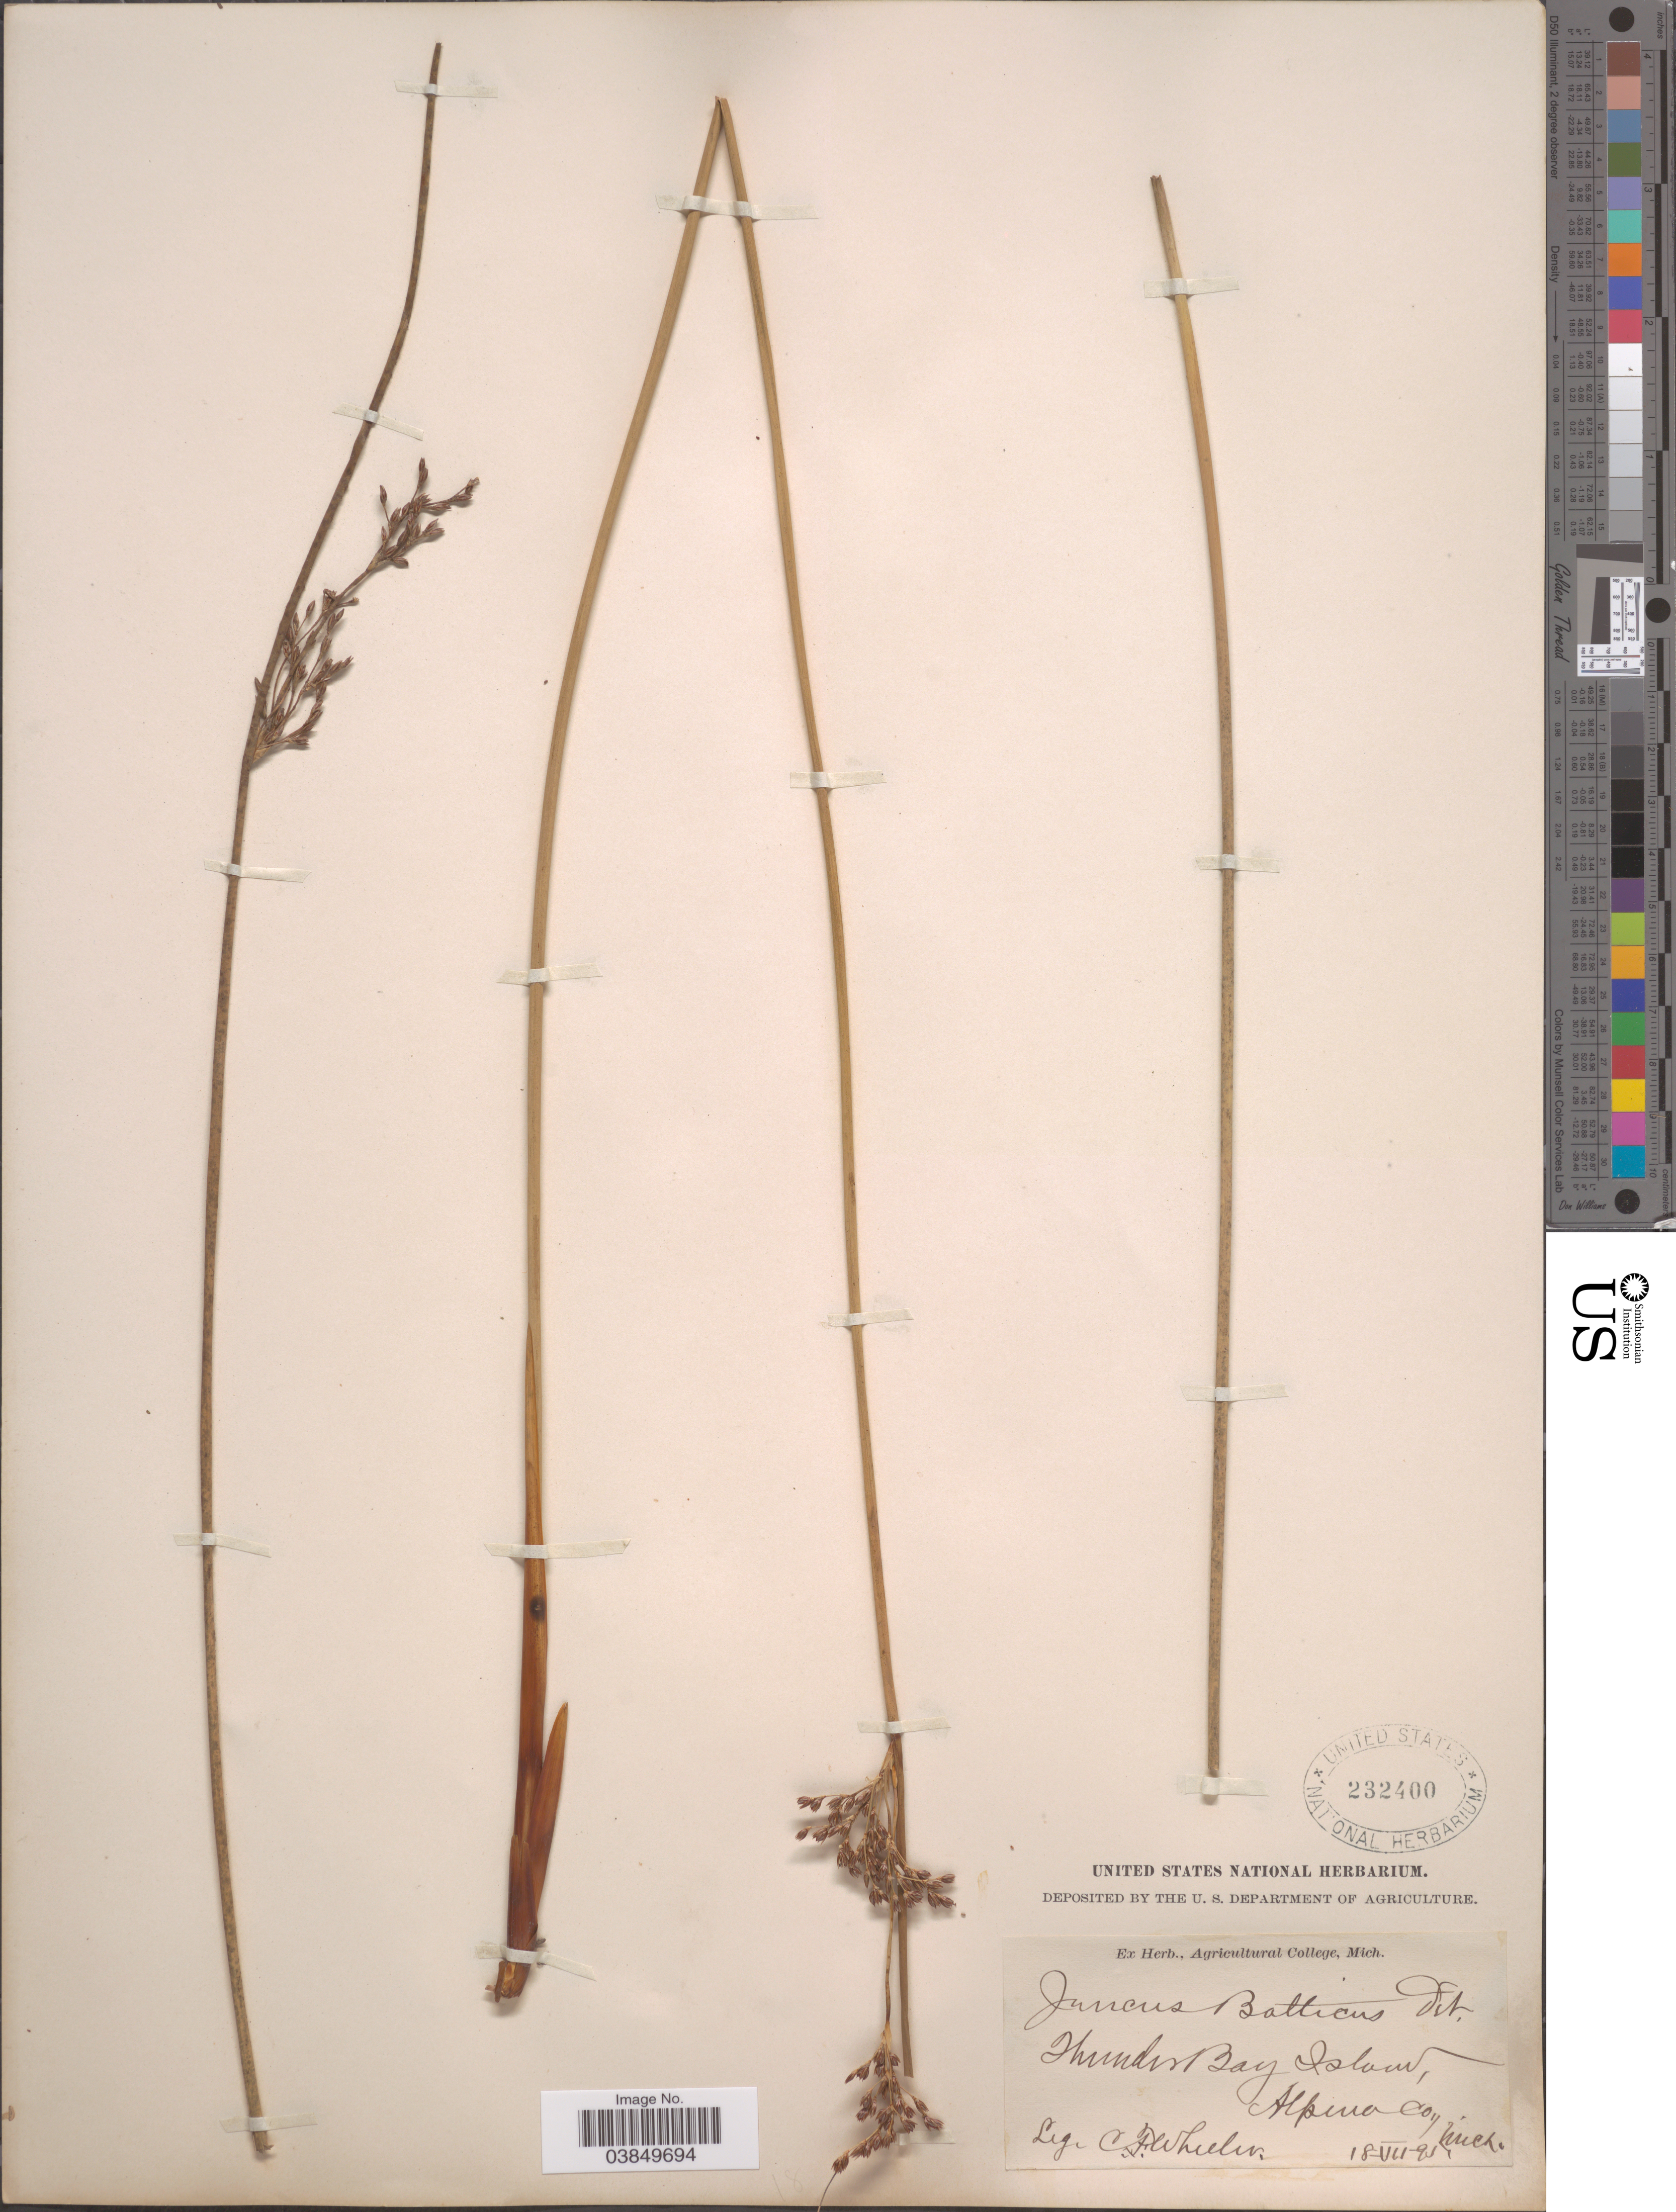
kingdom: Plantae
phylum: Tracheophyta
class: Liliopsida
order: Poales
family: Juncaceae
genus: Juncus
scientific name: Juncus balticus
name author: Willd.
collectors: C. Wheeler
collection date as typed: Transcribed d/m/y: 18/7/95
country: United States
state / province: Michigan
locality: Thunder Bay Island, Alpine Co.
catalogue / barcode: US 232400